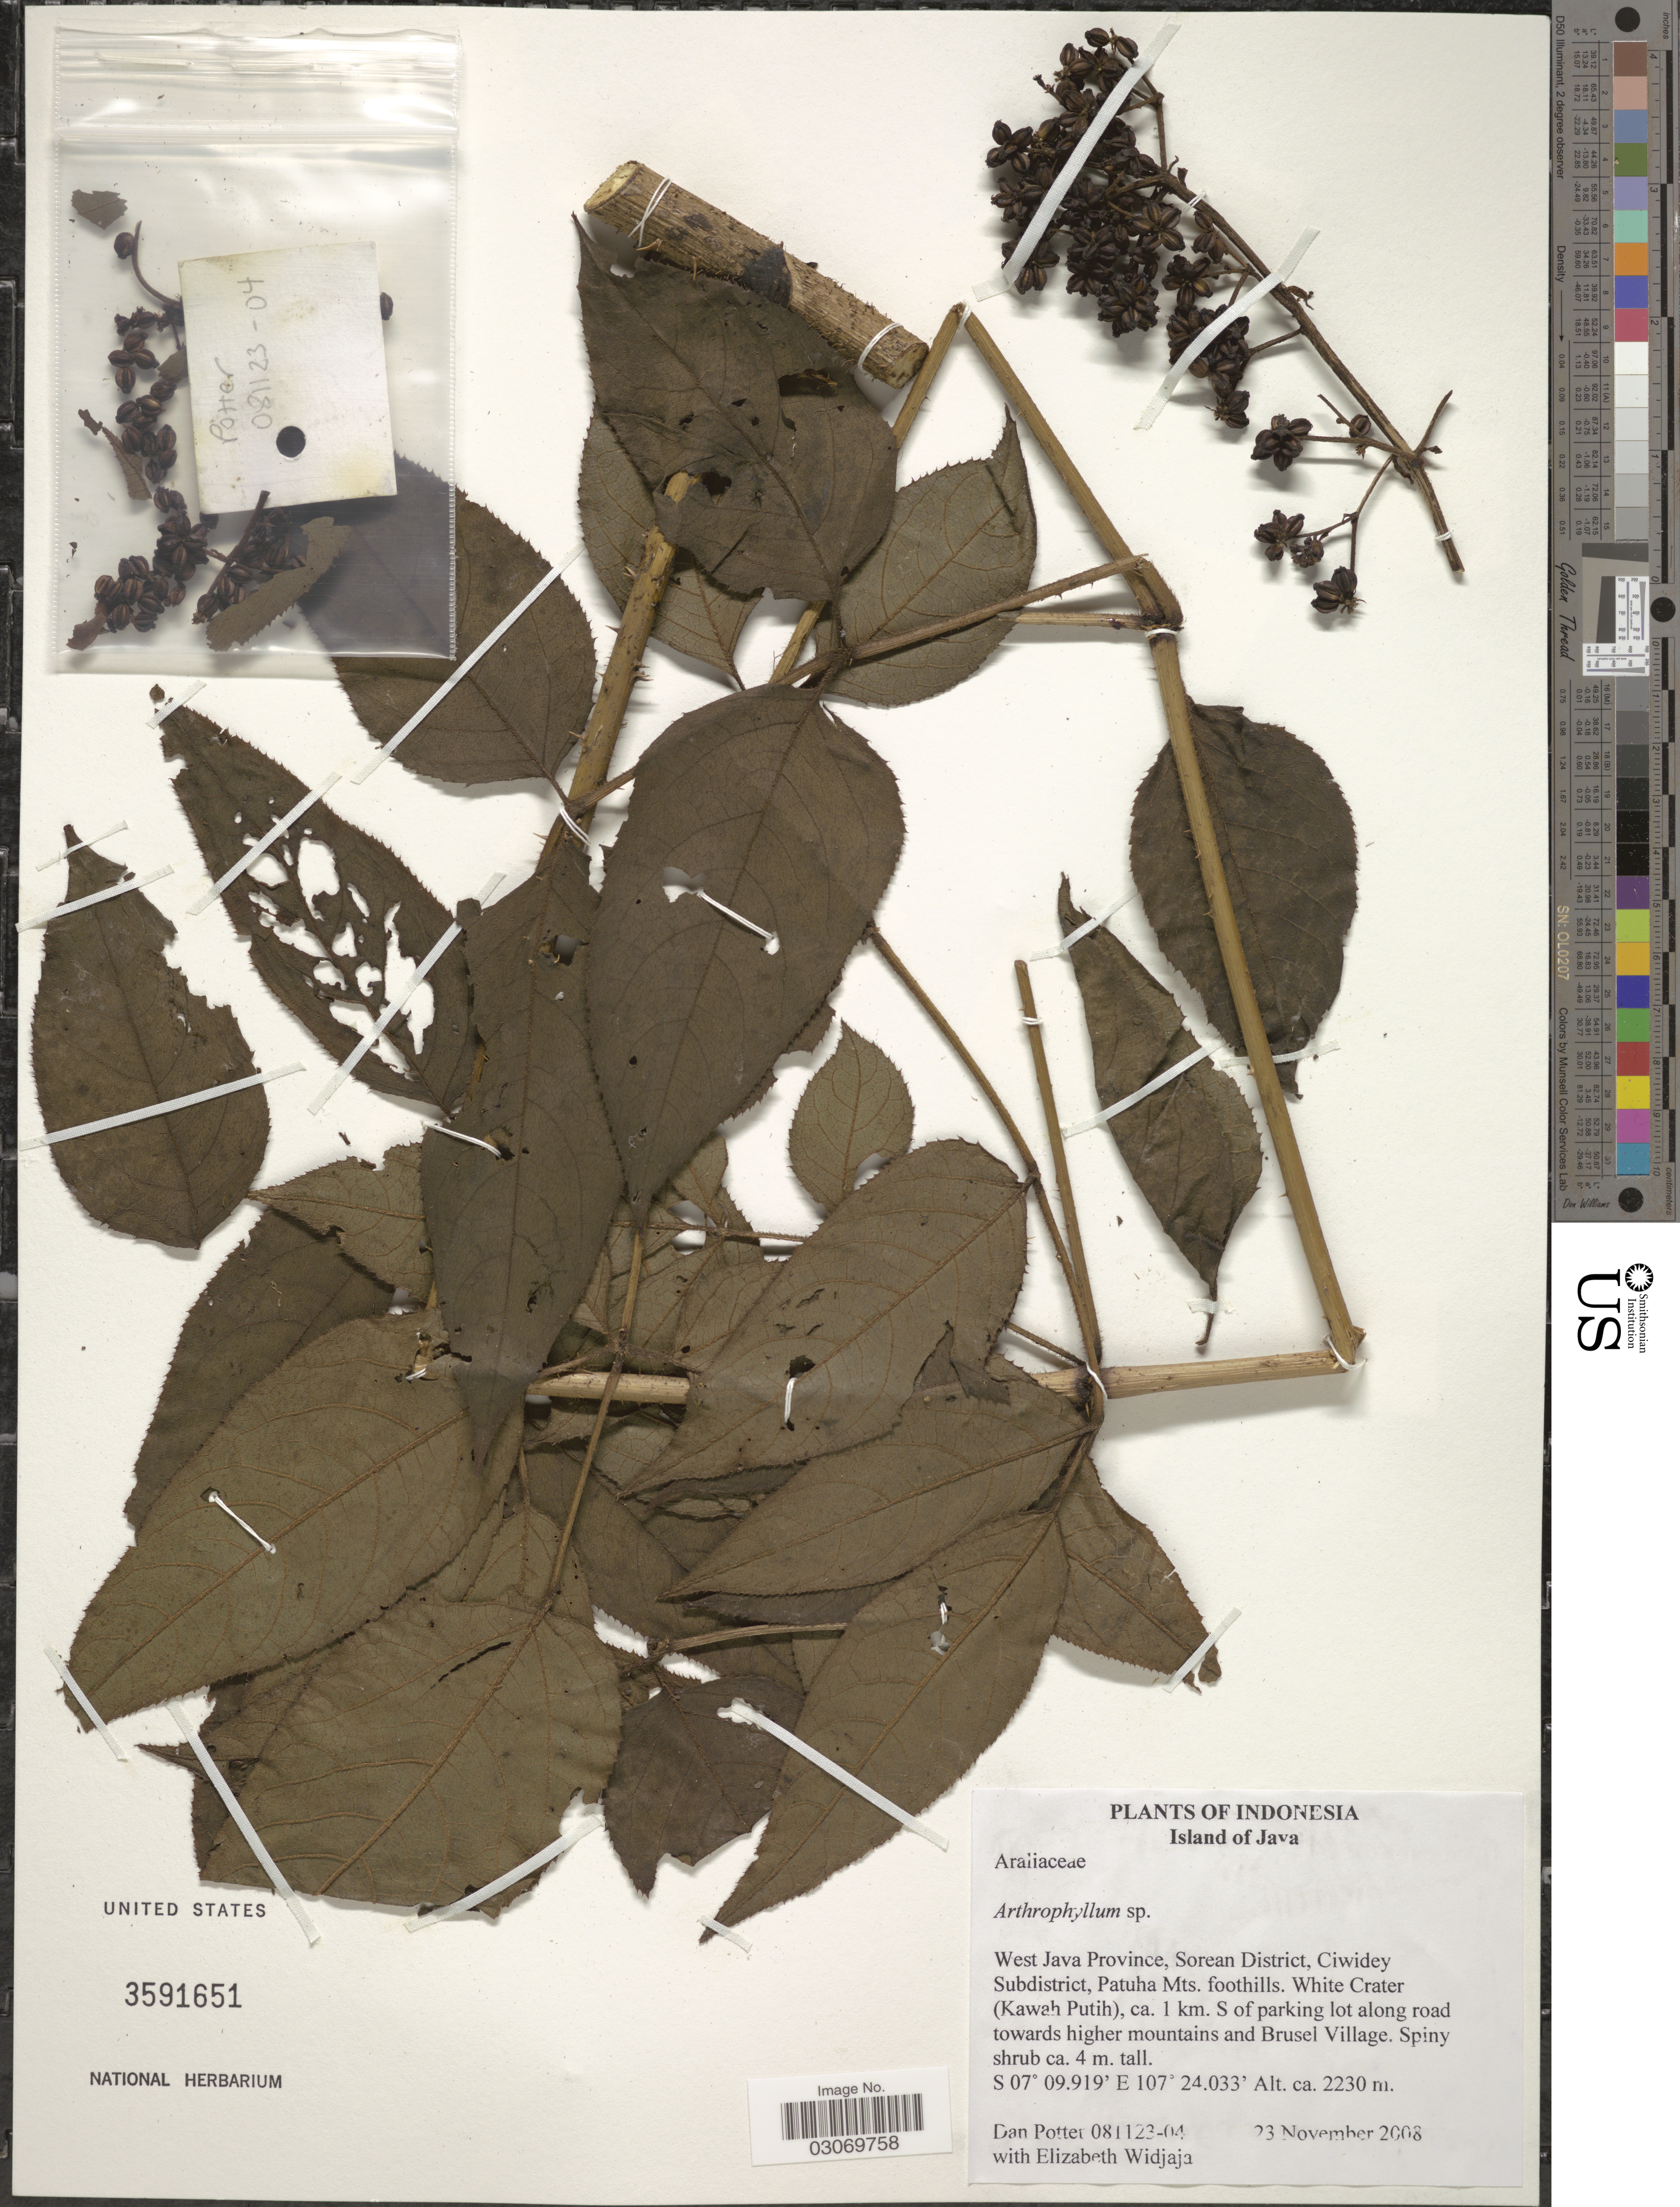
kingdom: Plantae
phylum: Tracheophyta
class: Magnoliopsida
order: Apiales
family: Araliaceae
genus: Arthrophyllum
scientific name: Arthrophyllum sp.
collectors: D. Potter & E. A. Widjaja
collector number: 081123-04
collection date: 2008-11-23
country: Indonesia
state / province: Java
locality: Island of Java, West Java Province, Sorean District, Ciwidey Subdistrict, Patuha Mts. foothills. White Crater (Kawah Putih), ca. 1 km. S of parking lot along road towards higher mountains and Brusel Village.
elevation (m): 2230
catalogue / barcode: US 3591651